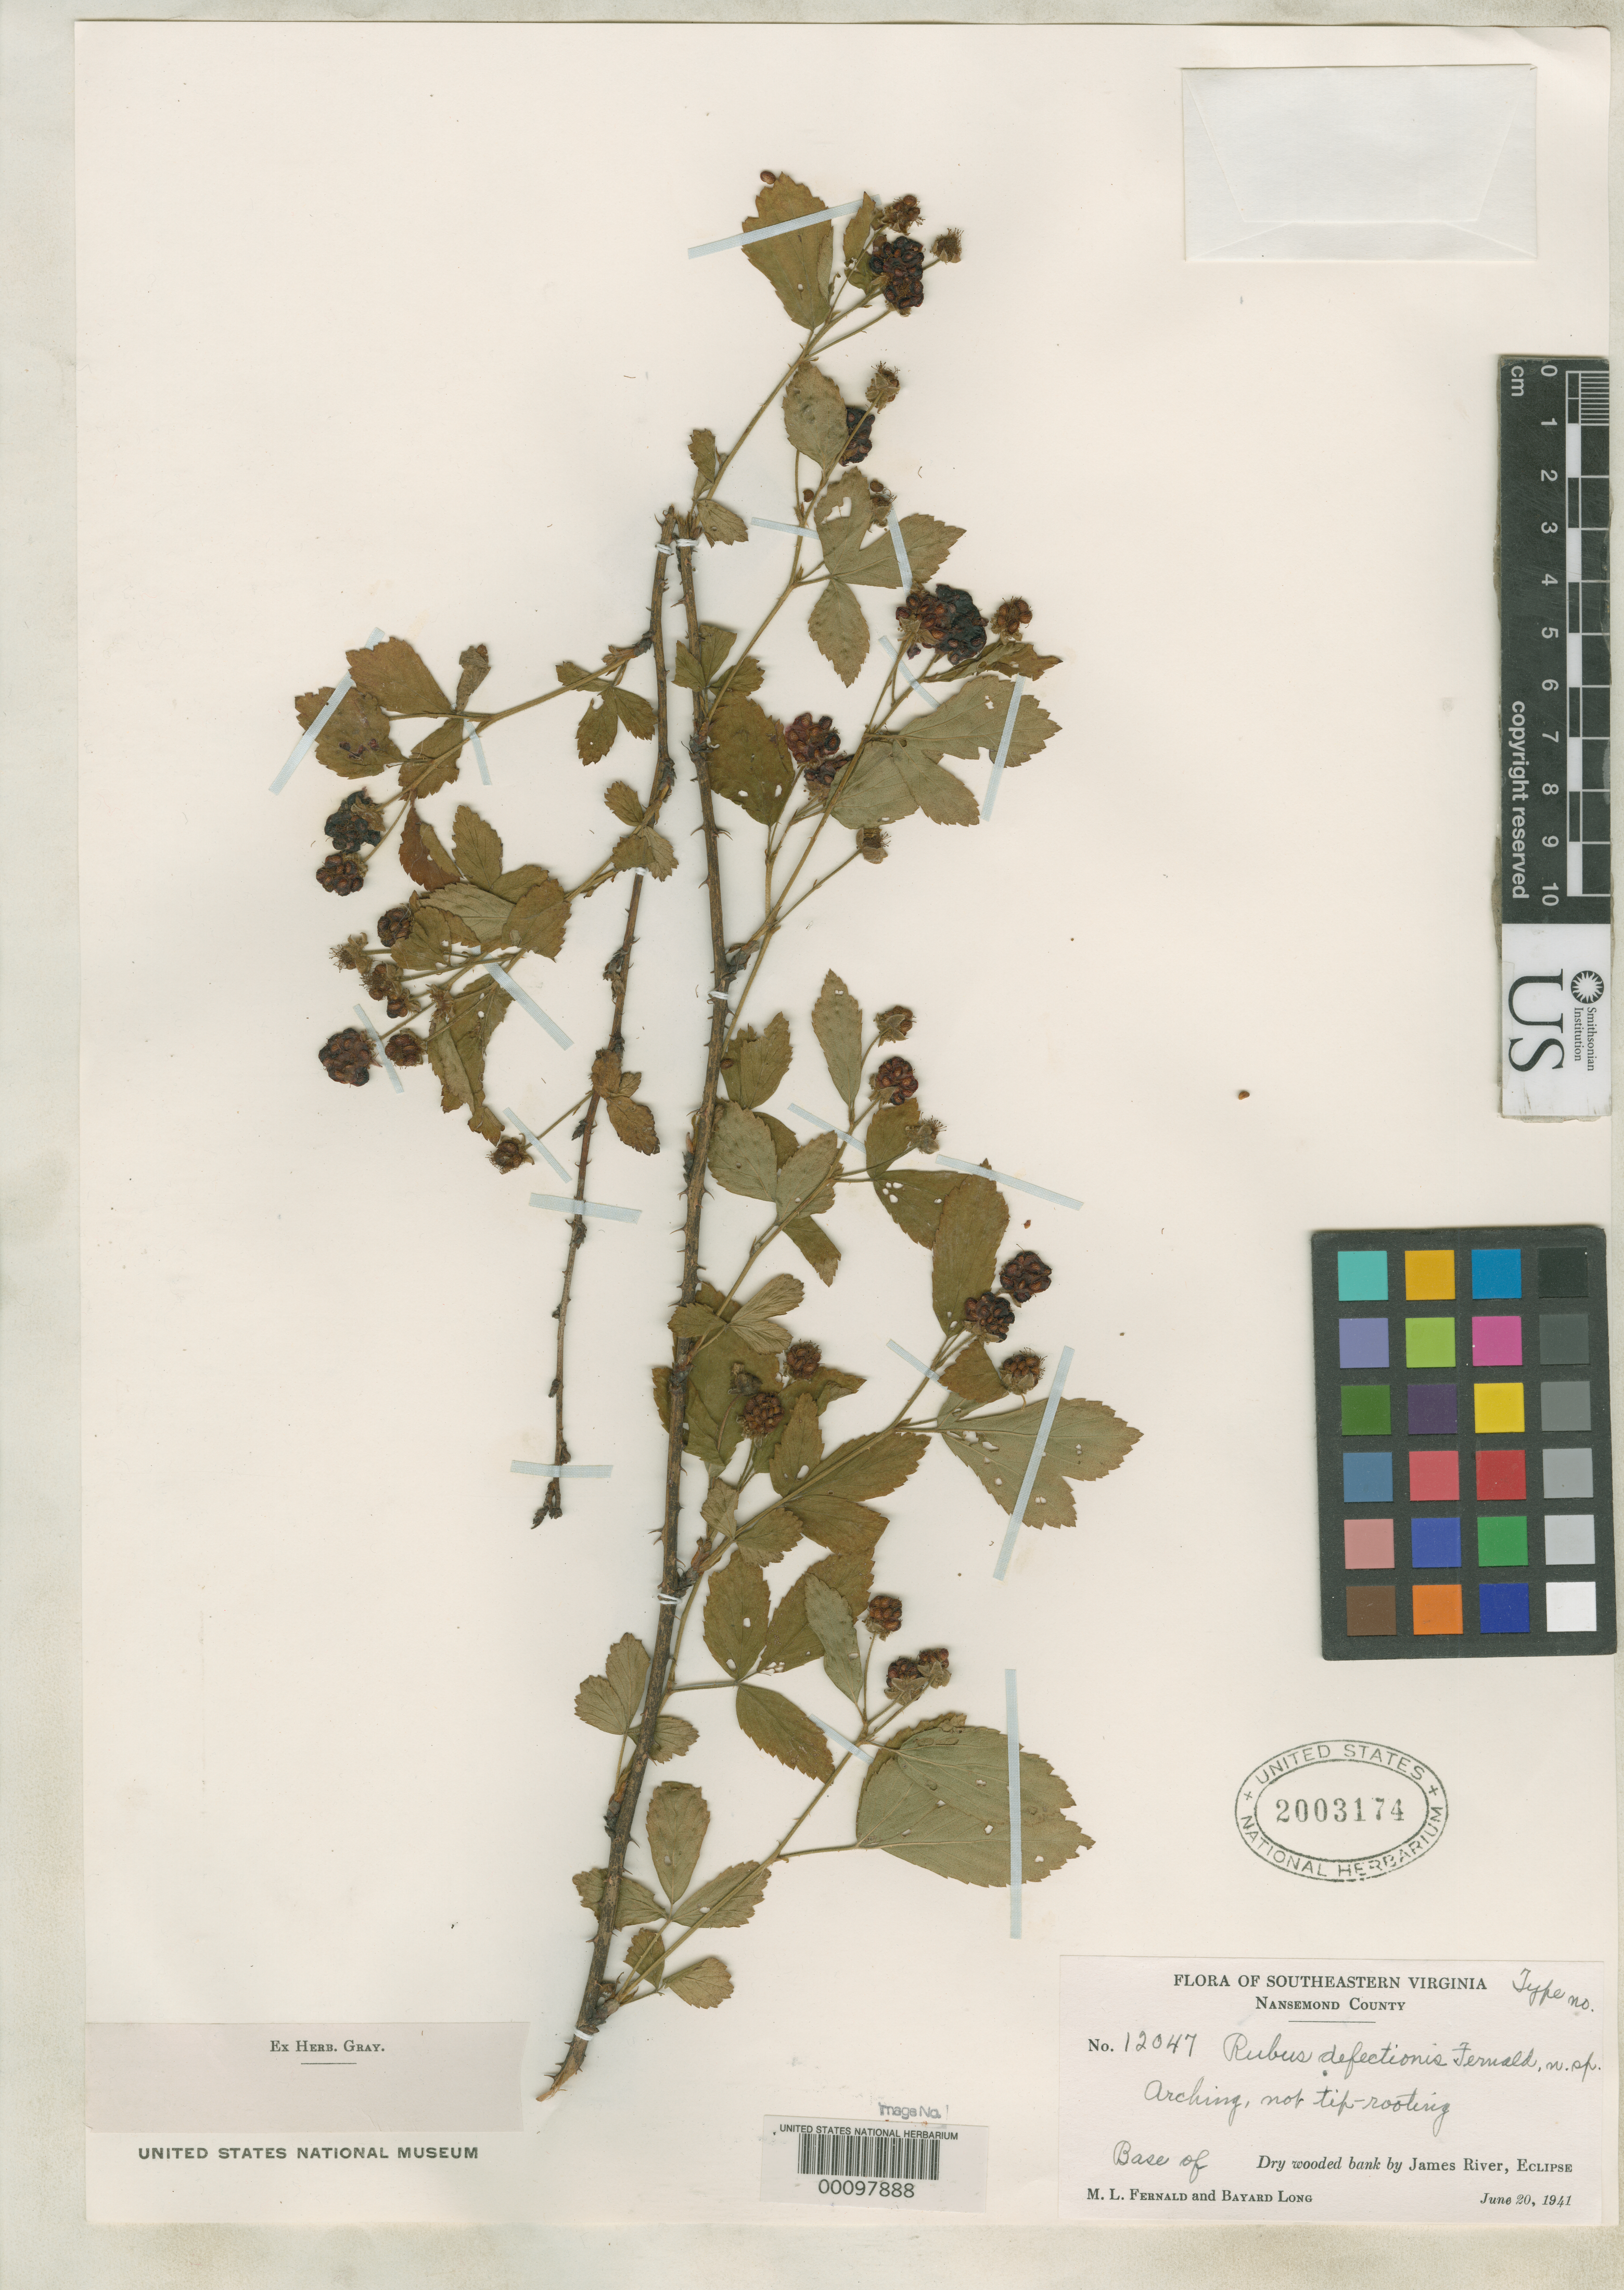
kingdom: Plantae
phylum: Tracheophyta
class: Magnoliopsida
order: Rosales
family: Rosaceae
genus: Rubus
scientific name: Rubus defectionis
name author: Fernald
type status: Isotype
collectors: M. L. Fernald & B. H. Long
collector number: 12047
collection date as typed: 20 Jun 1941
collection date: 1941-06-20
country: United States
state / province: Virginia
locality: James River, Eclipse.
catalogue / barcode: US 2003174